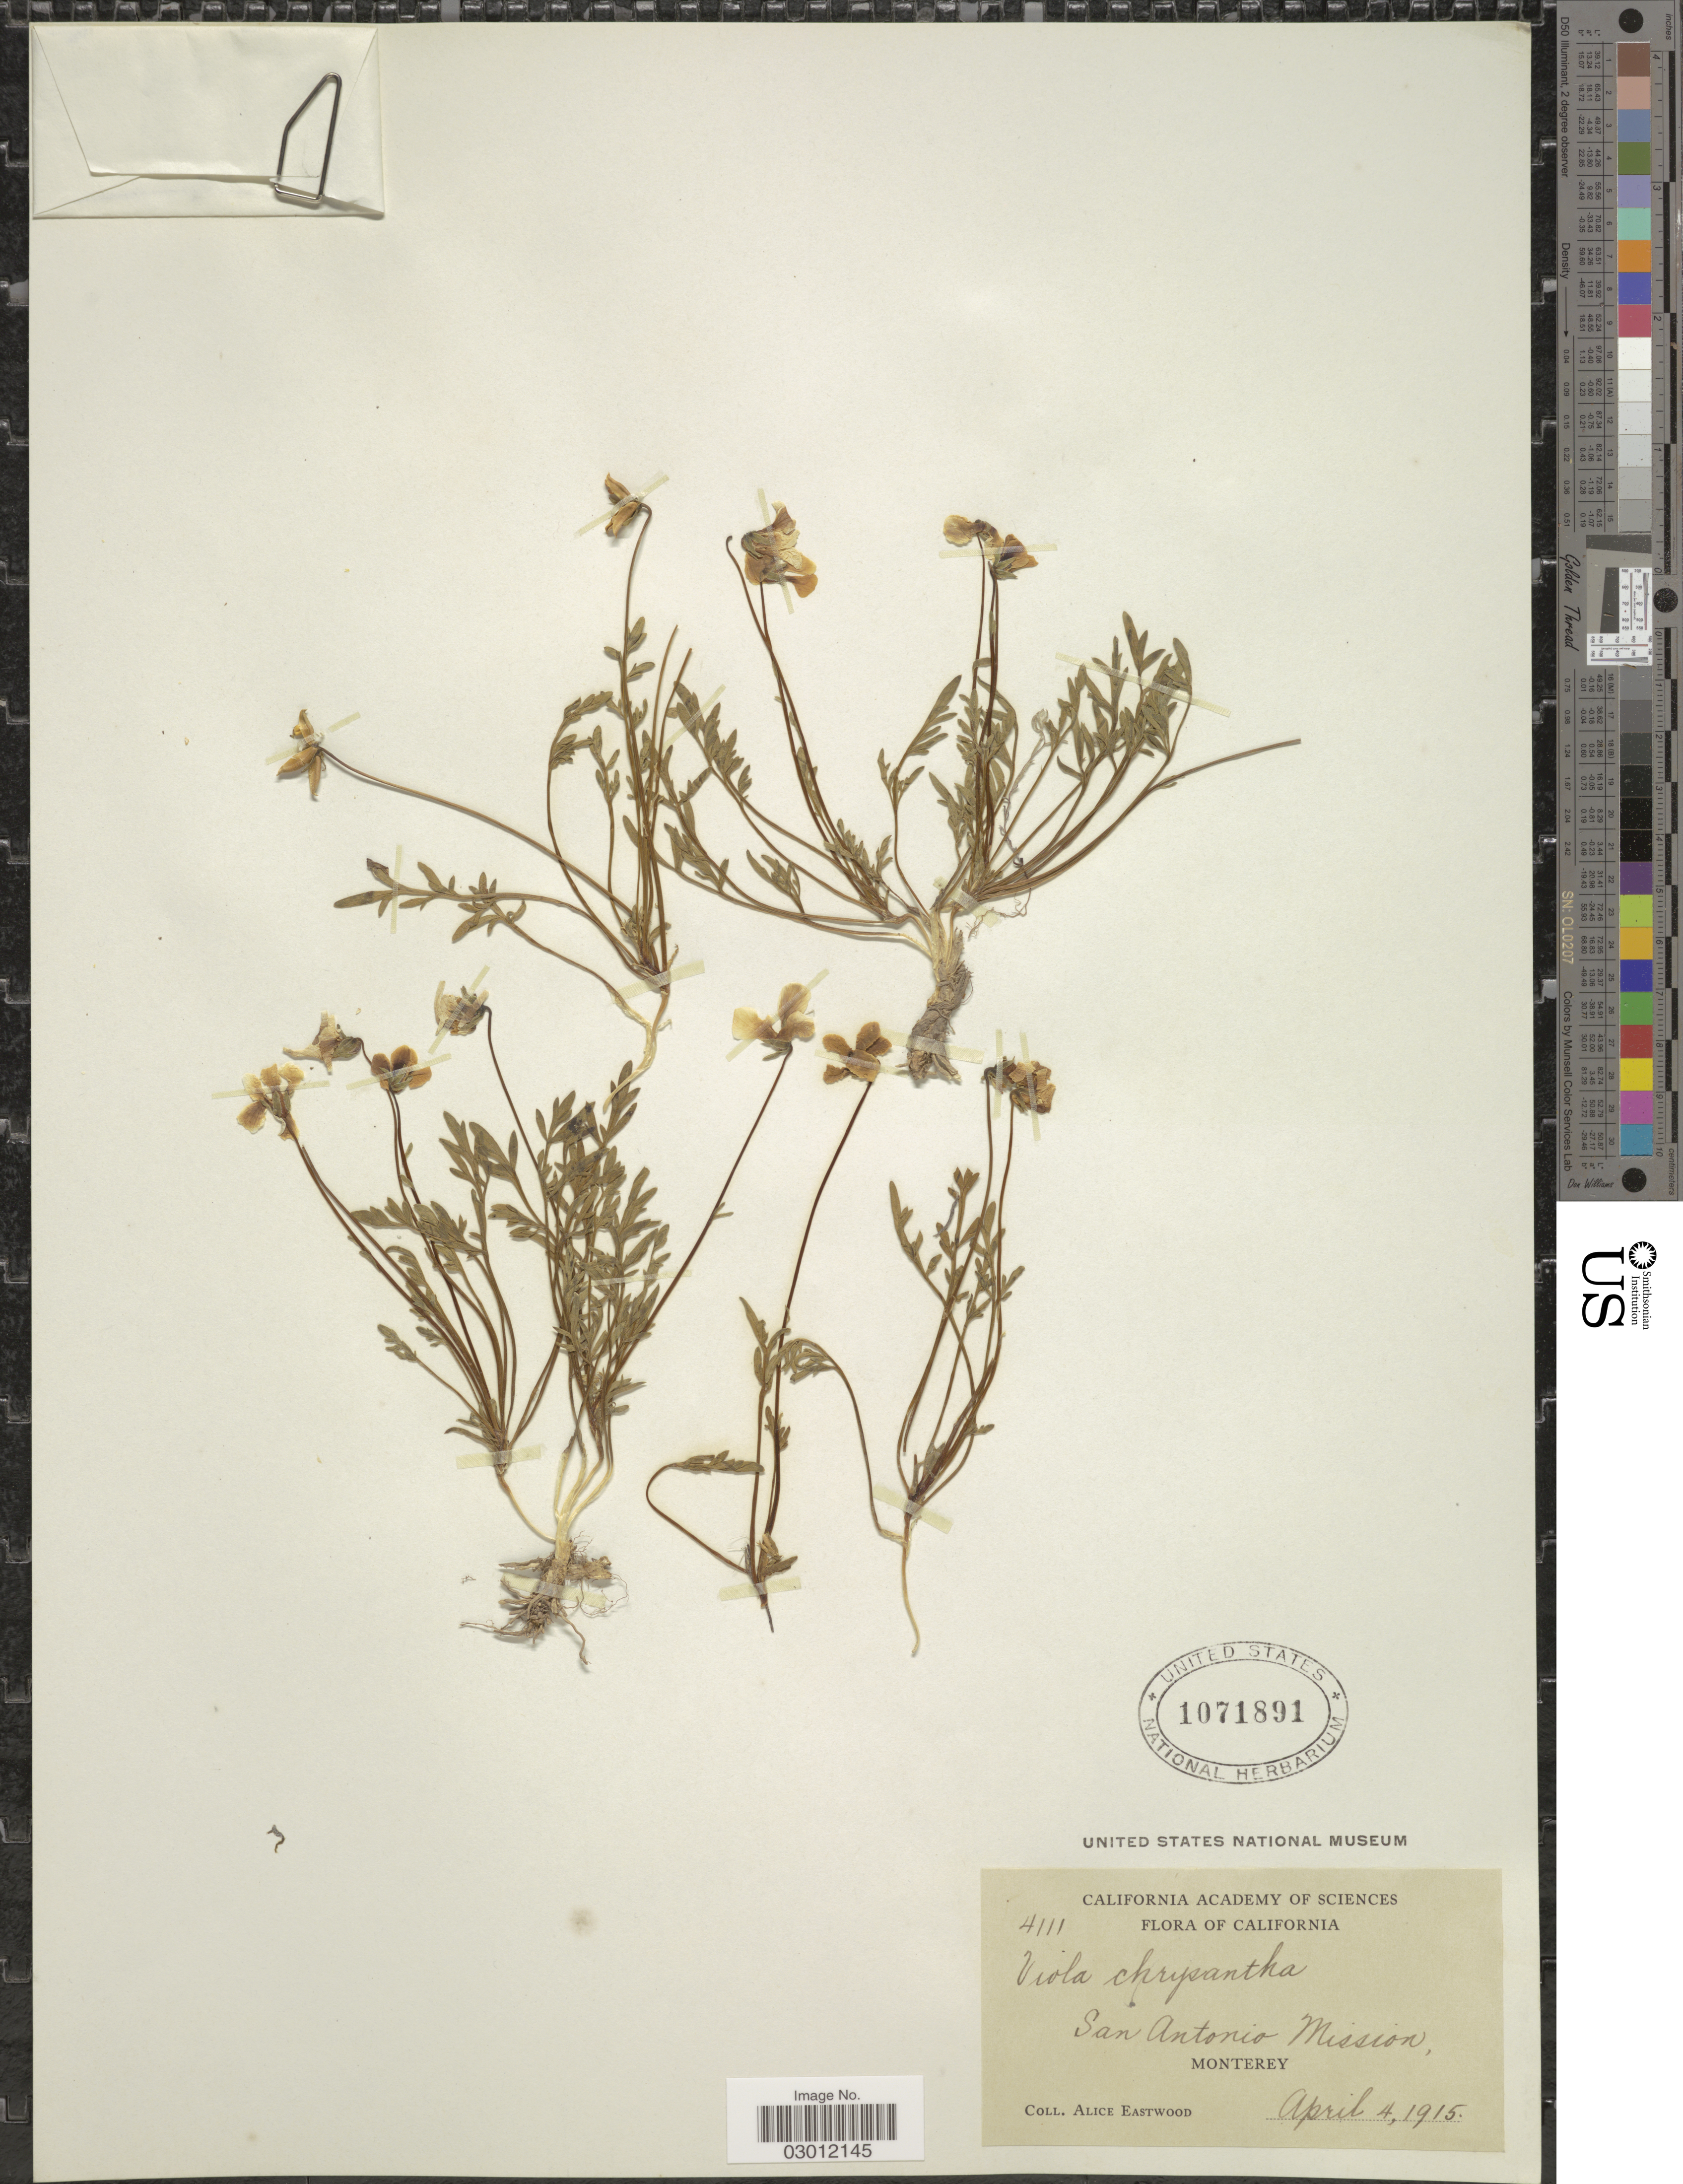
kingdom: Plantae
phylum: Tracheophyta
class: Magnoliopsida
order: Malpighiales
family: Violaceae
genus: Viola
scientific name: Viola x chrysantha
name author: Schrad. ex Rchb.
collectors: A. Eastwood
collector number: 4111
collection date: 1915-04-04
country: United States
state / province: California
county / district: Monterey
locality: San Antonio Mission, Monterey.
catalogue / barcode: US 1071891